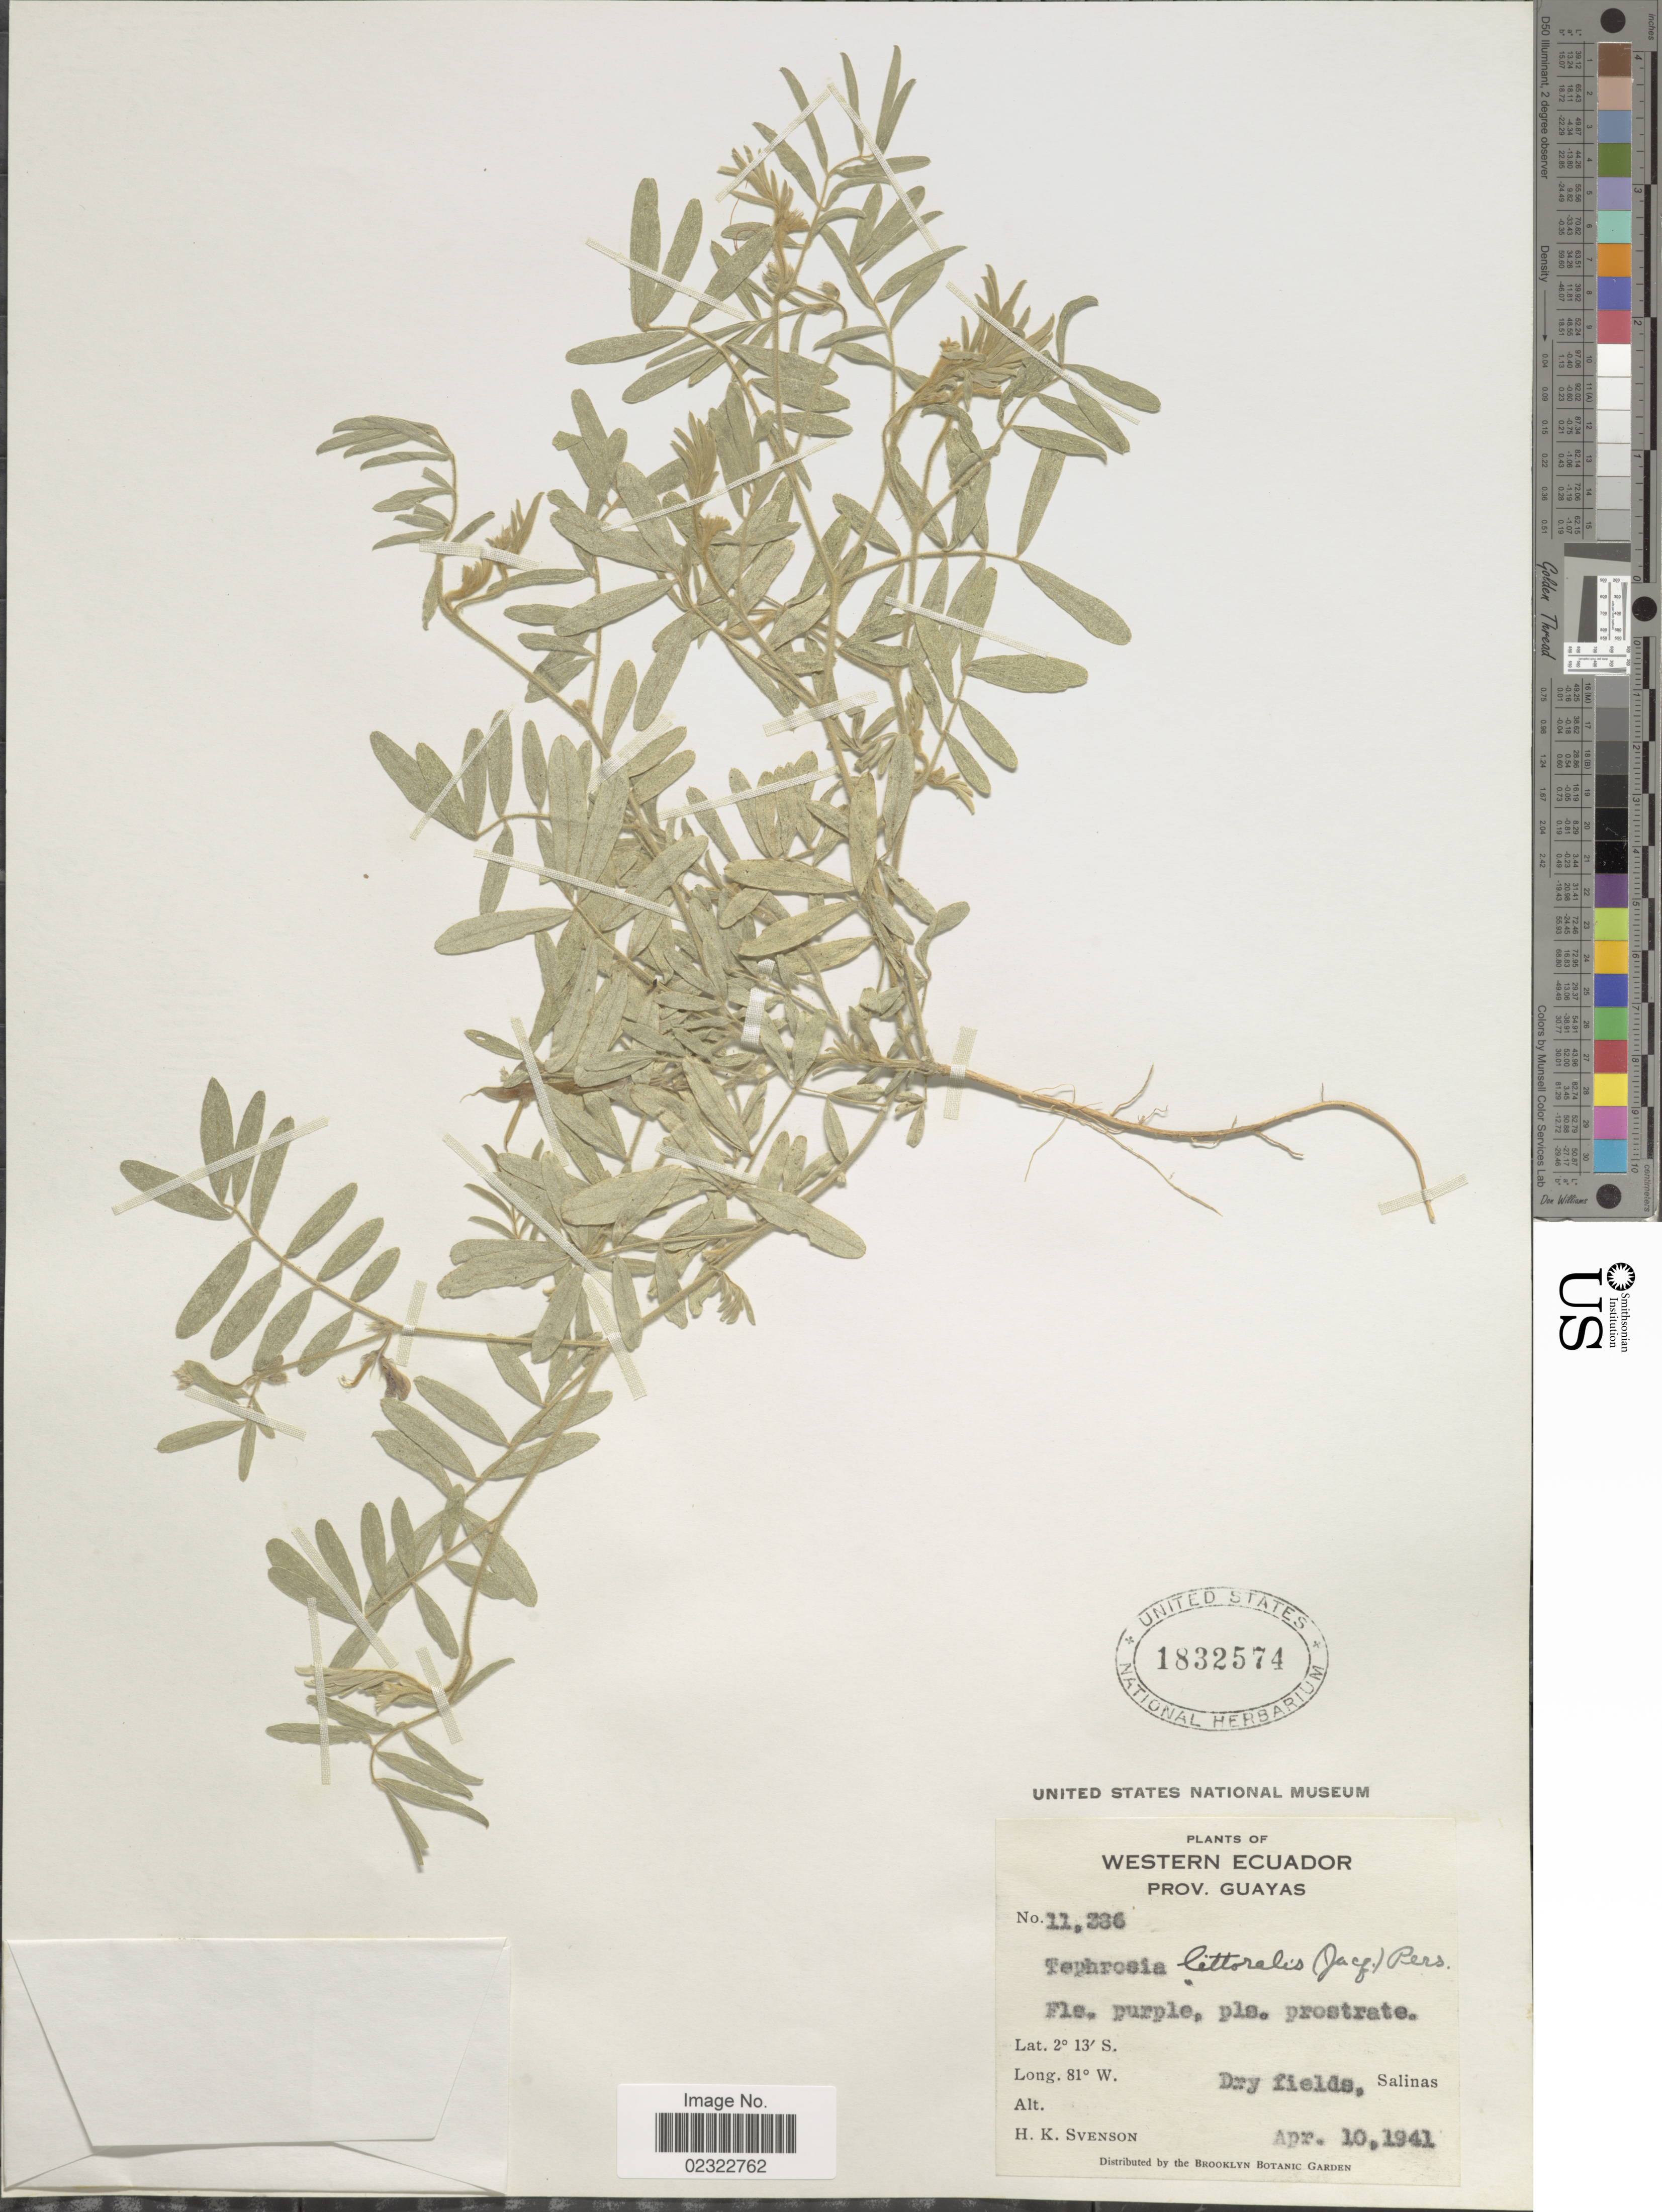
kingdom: Plantae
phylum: Tracheophyta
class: Magnoliopsida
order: Fabales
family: Fabaceae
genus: Tephrosia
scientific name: Tephrosia cinerea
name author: (L.) Pers.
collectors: H. K. Svenson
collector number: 11336*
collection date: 1941-04-10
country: Ecuador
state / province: Guayas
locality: Western Ecuador. Dry fields, Salinas.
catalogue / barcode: US 1832574